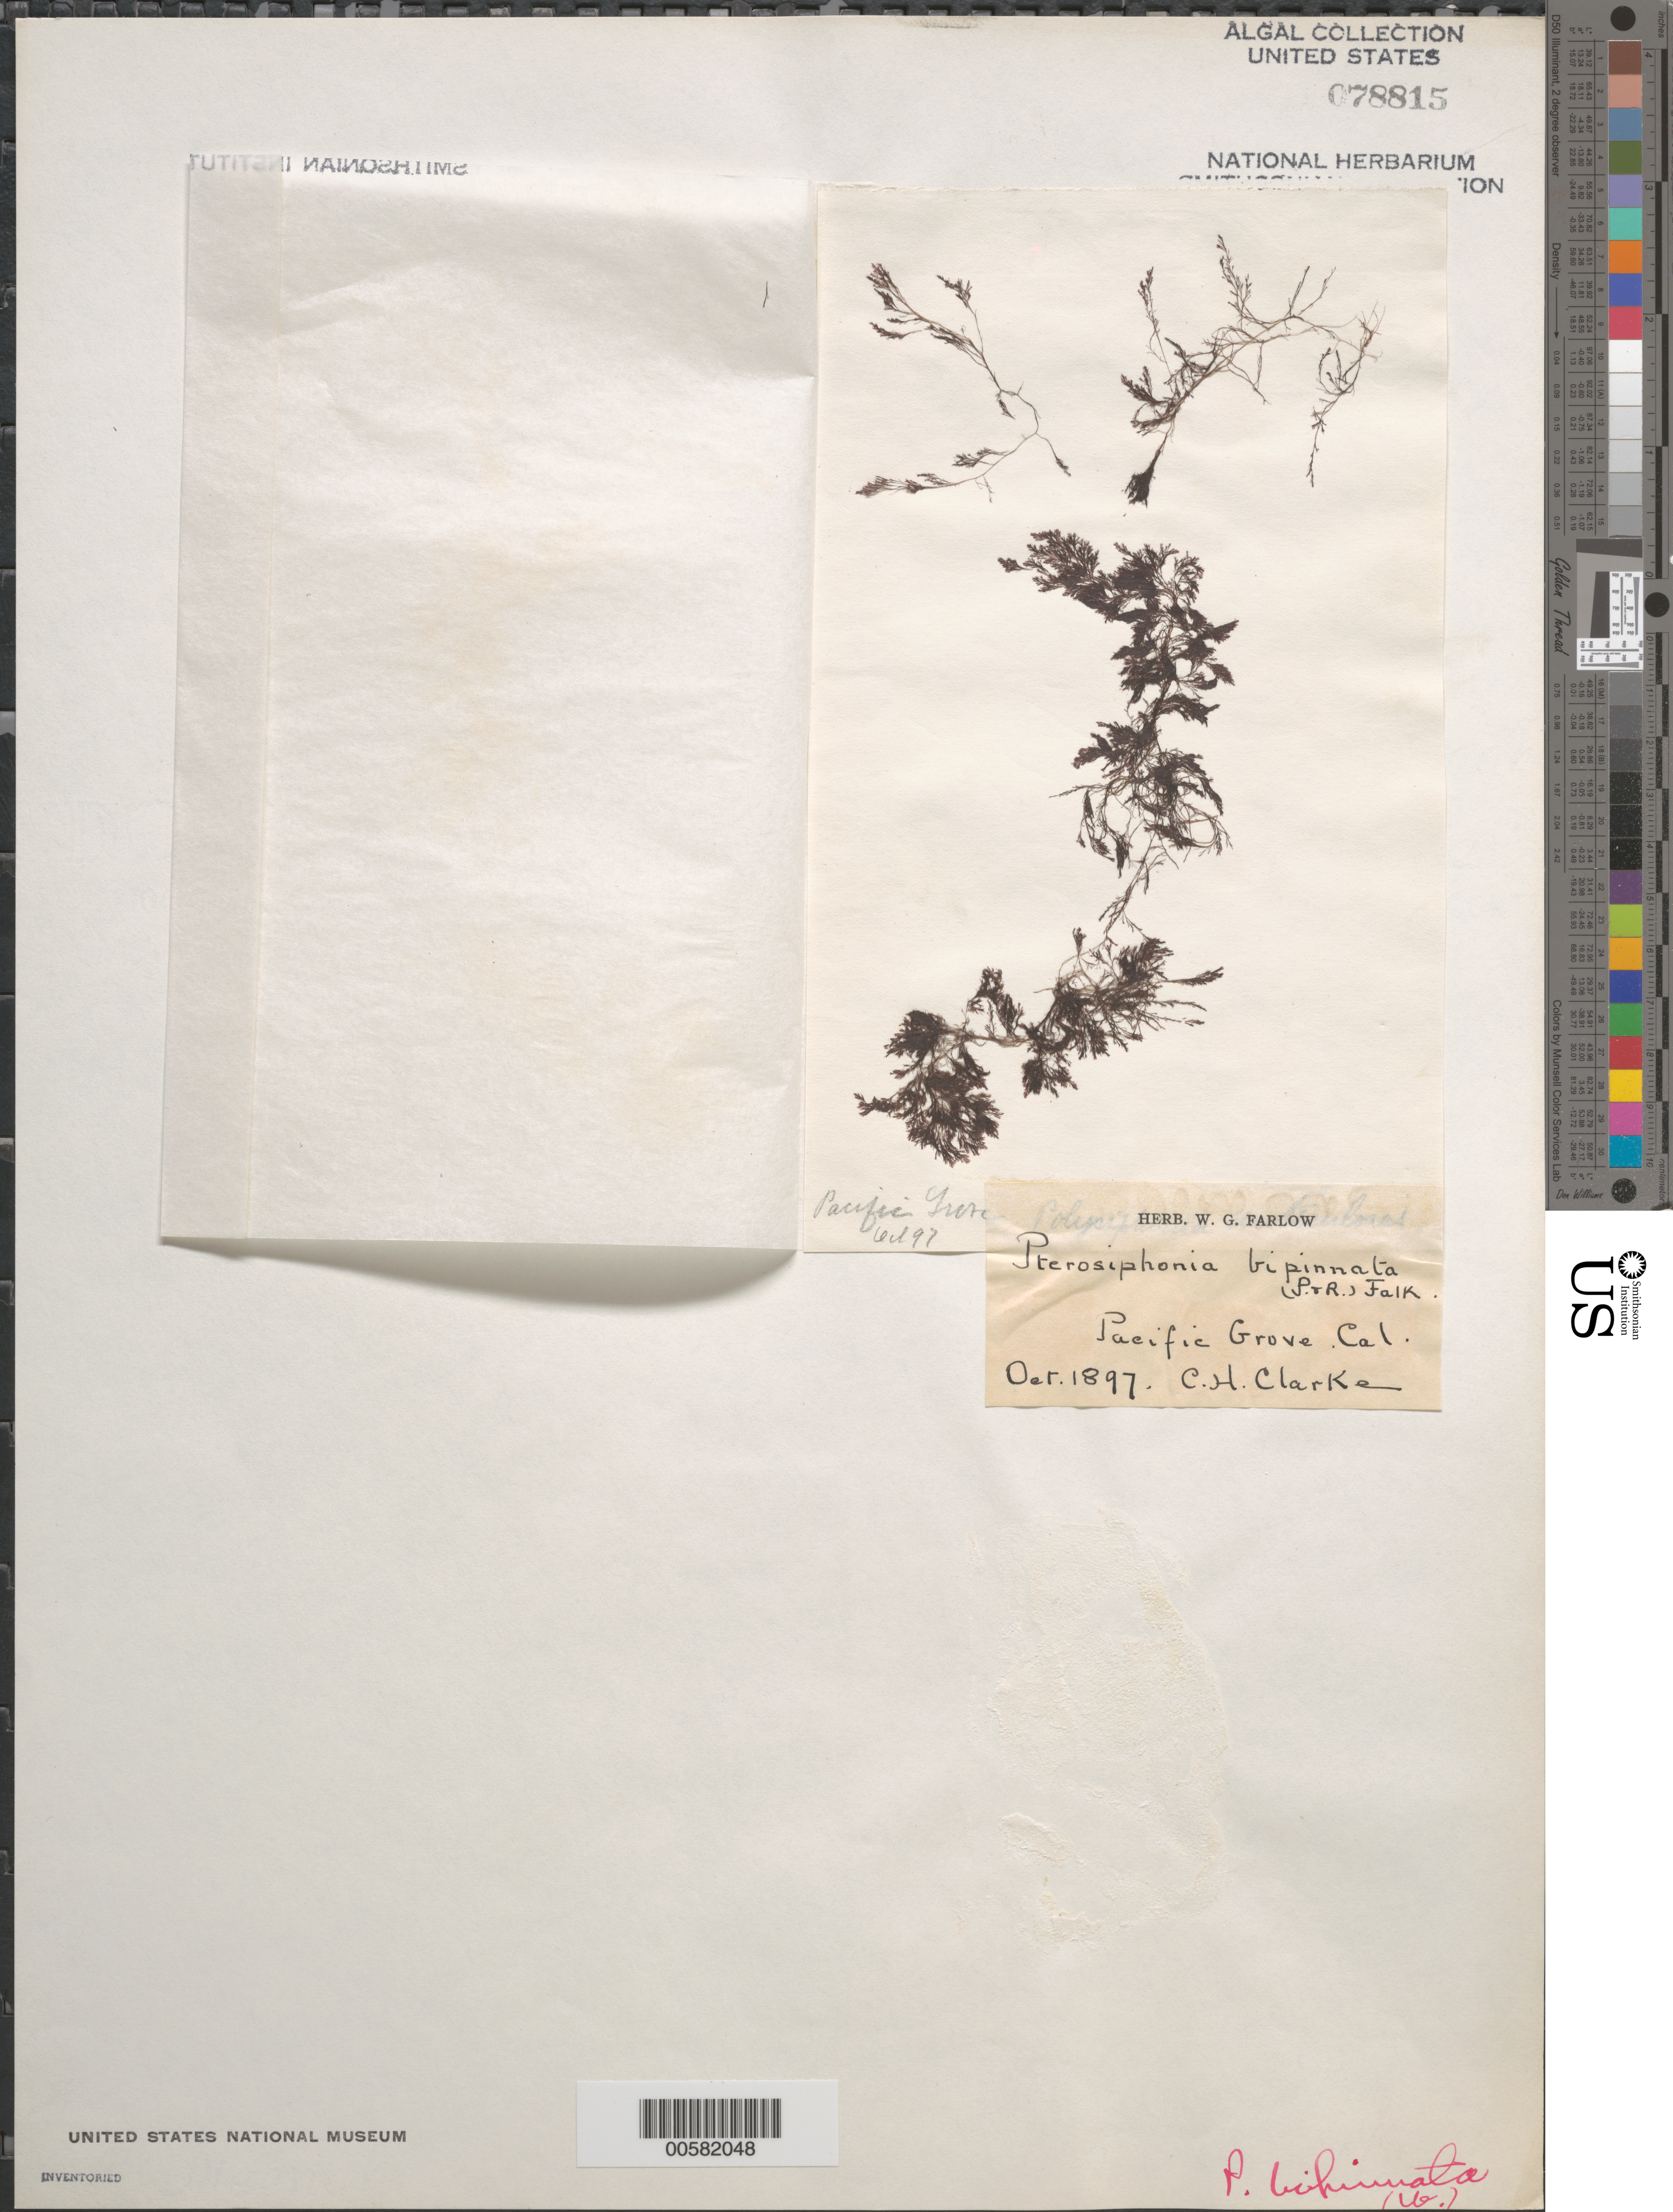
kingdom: Plantae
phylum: Rhodophyta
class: Florideophyceae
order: Ceramiales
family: Rhodomelaceae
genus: Savoiea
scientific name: Savoiea bipinnata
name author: (Postels & Rupr.) M.J. Wynne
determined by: Algae name updating Project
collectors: C. H. Clarke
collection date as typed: Oct 1897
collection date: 1897-10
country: United States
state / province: California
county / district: Monterey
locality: Pacific Grove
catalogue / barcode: US 78815